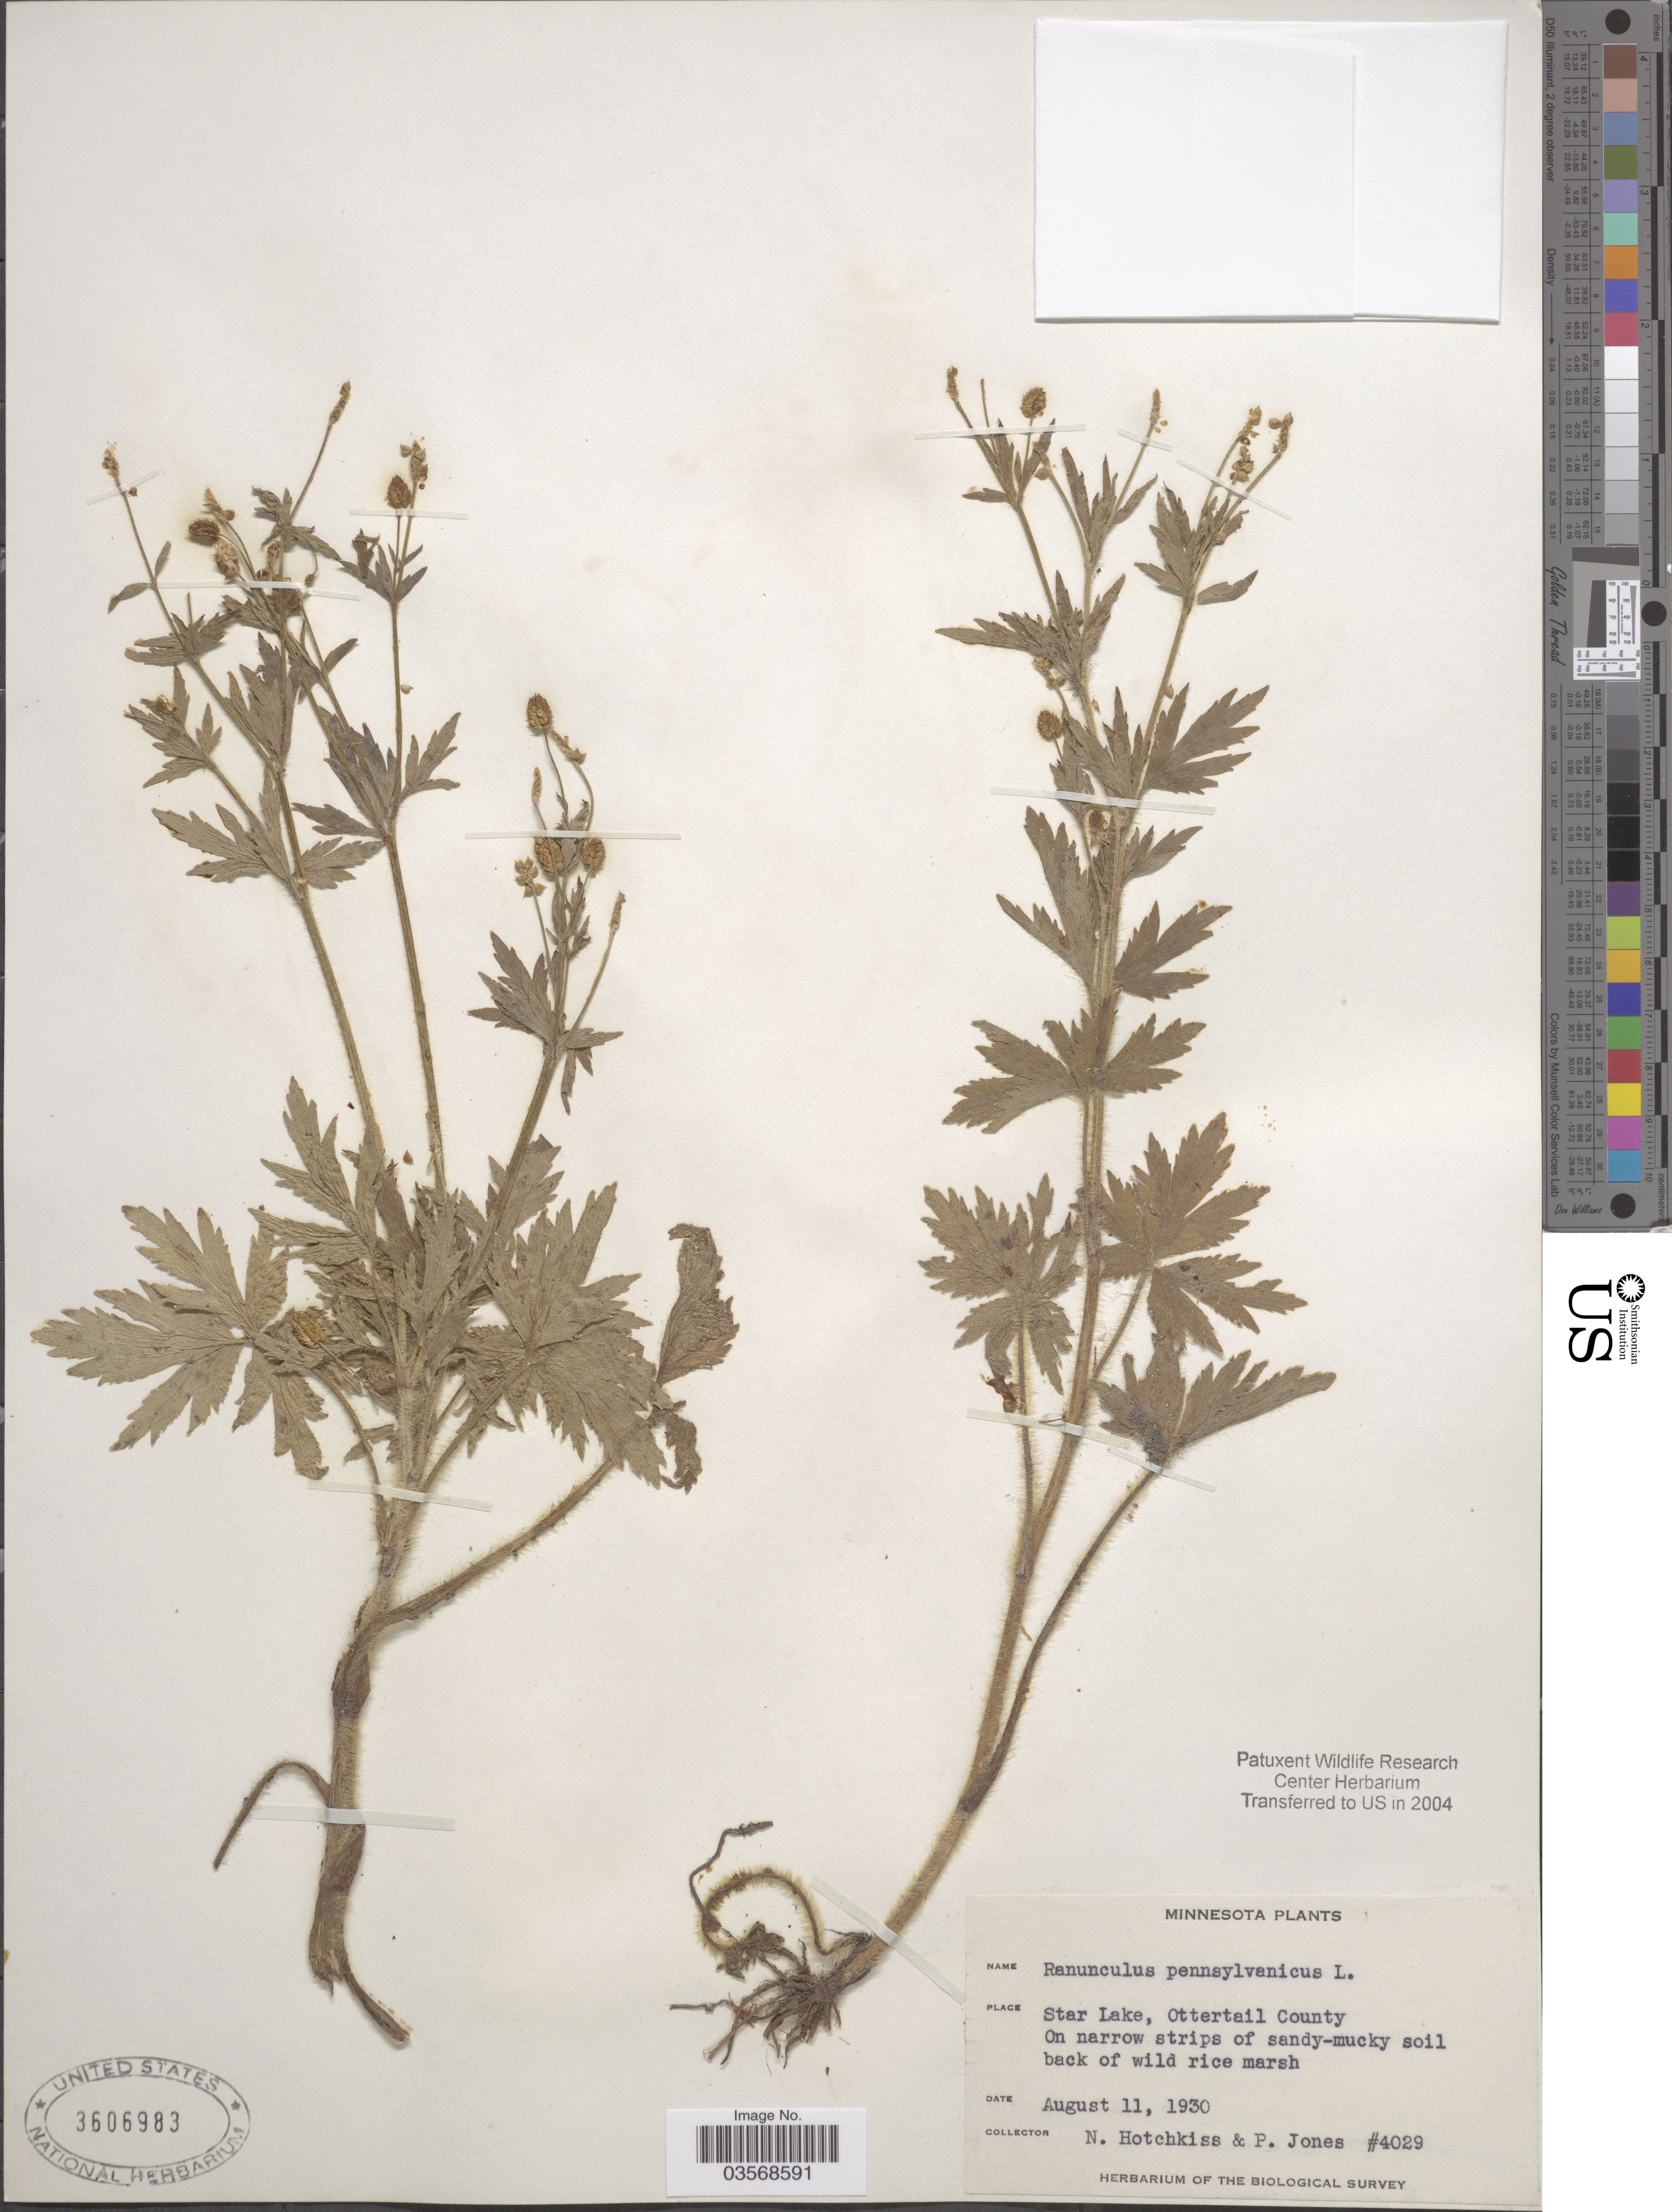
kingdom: Plantae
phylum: Tracheophyta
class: Magnoliopsida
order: Ranunculales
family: Ranunculaceae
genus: Ranunculus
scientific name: Ranunculus pensylvanicus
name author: L. f.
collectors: N. Hotchkiss & P. Jones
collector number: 4029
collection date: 1930-08-11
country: United States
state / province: Minnesota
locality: Star Lake, Ottertail County.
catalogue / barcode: US 3606983